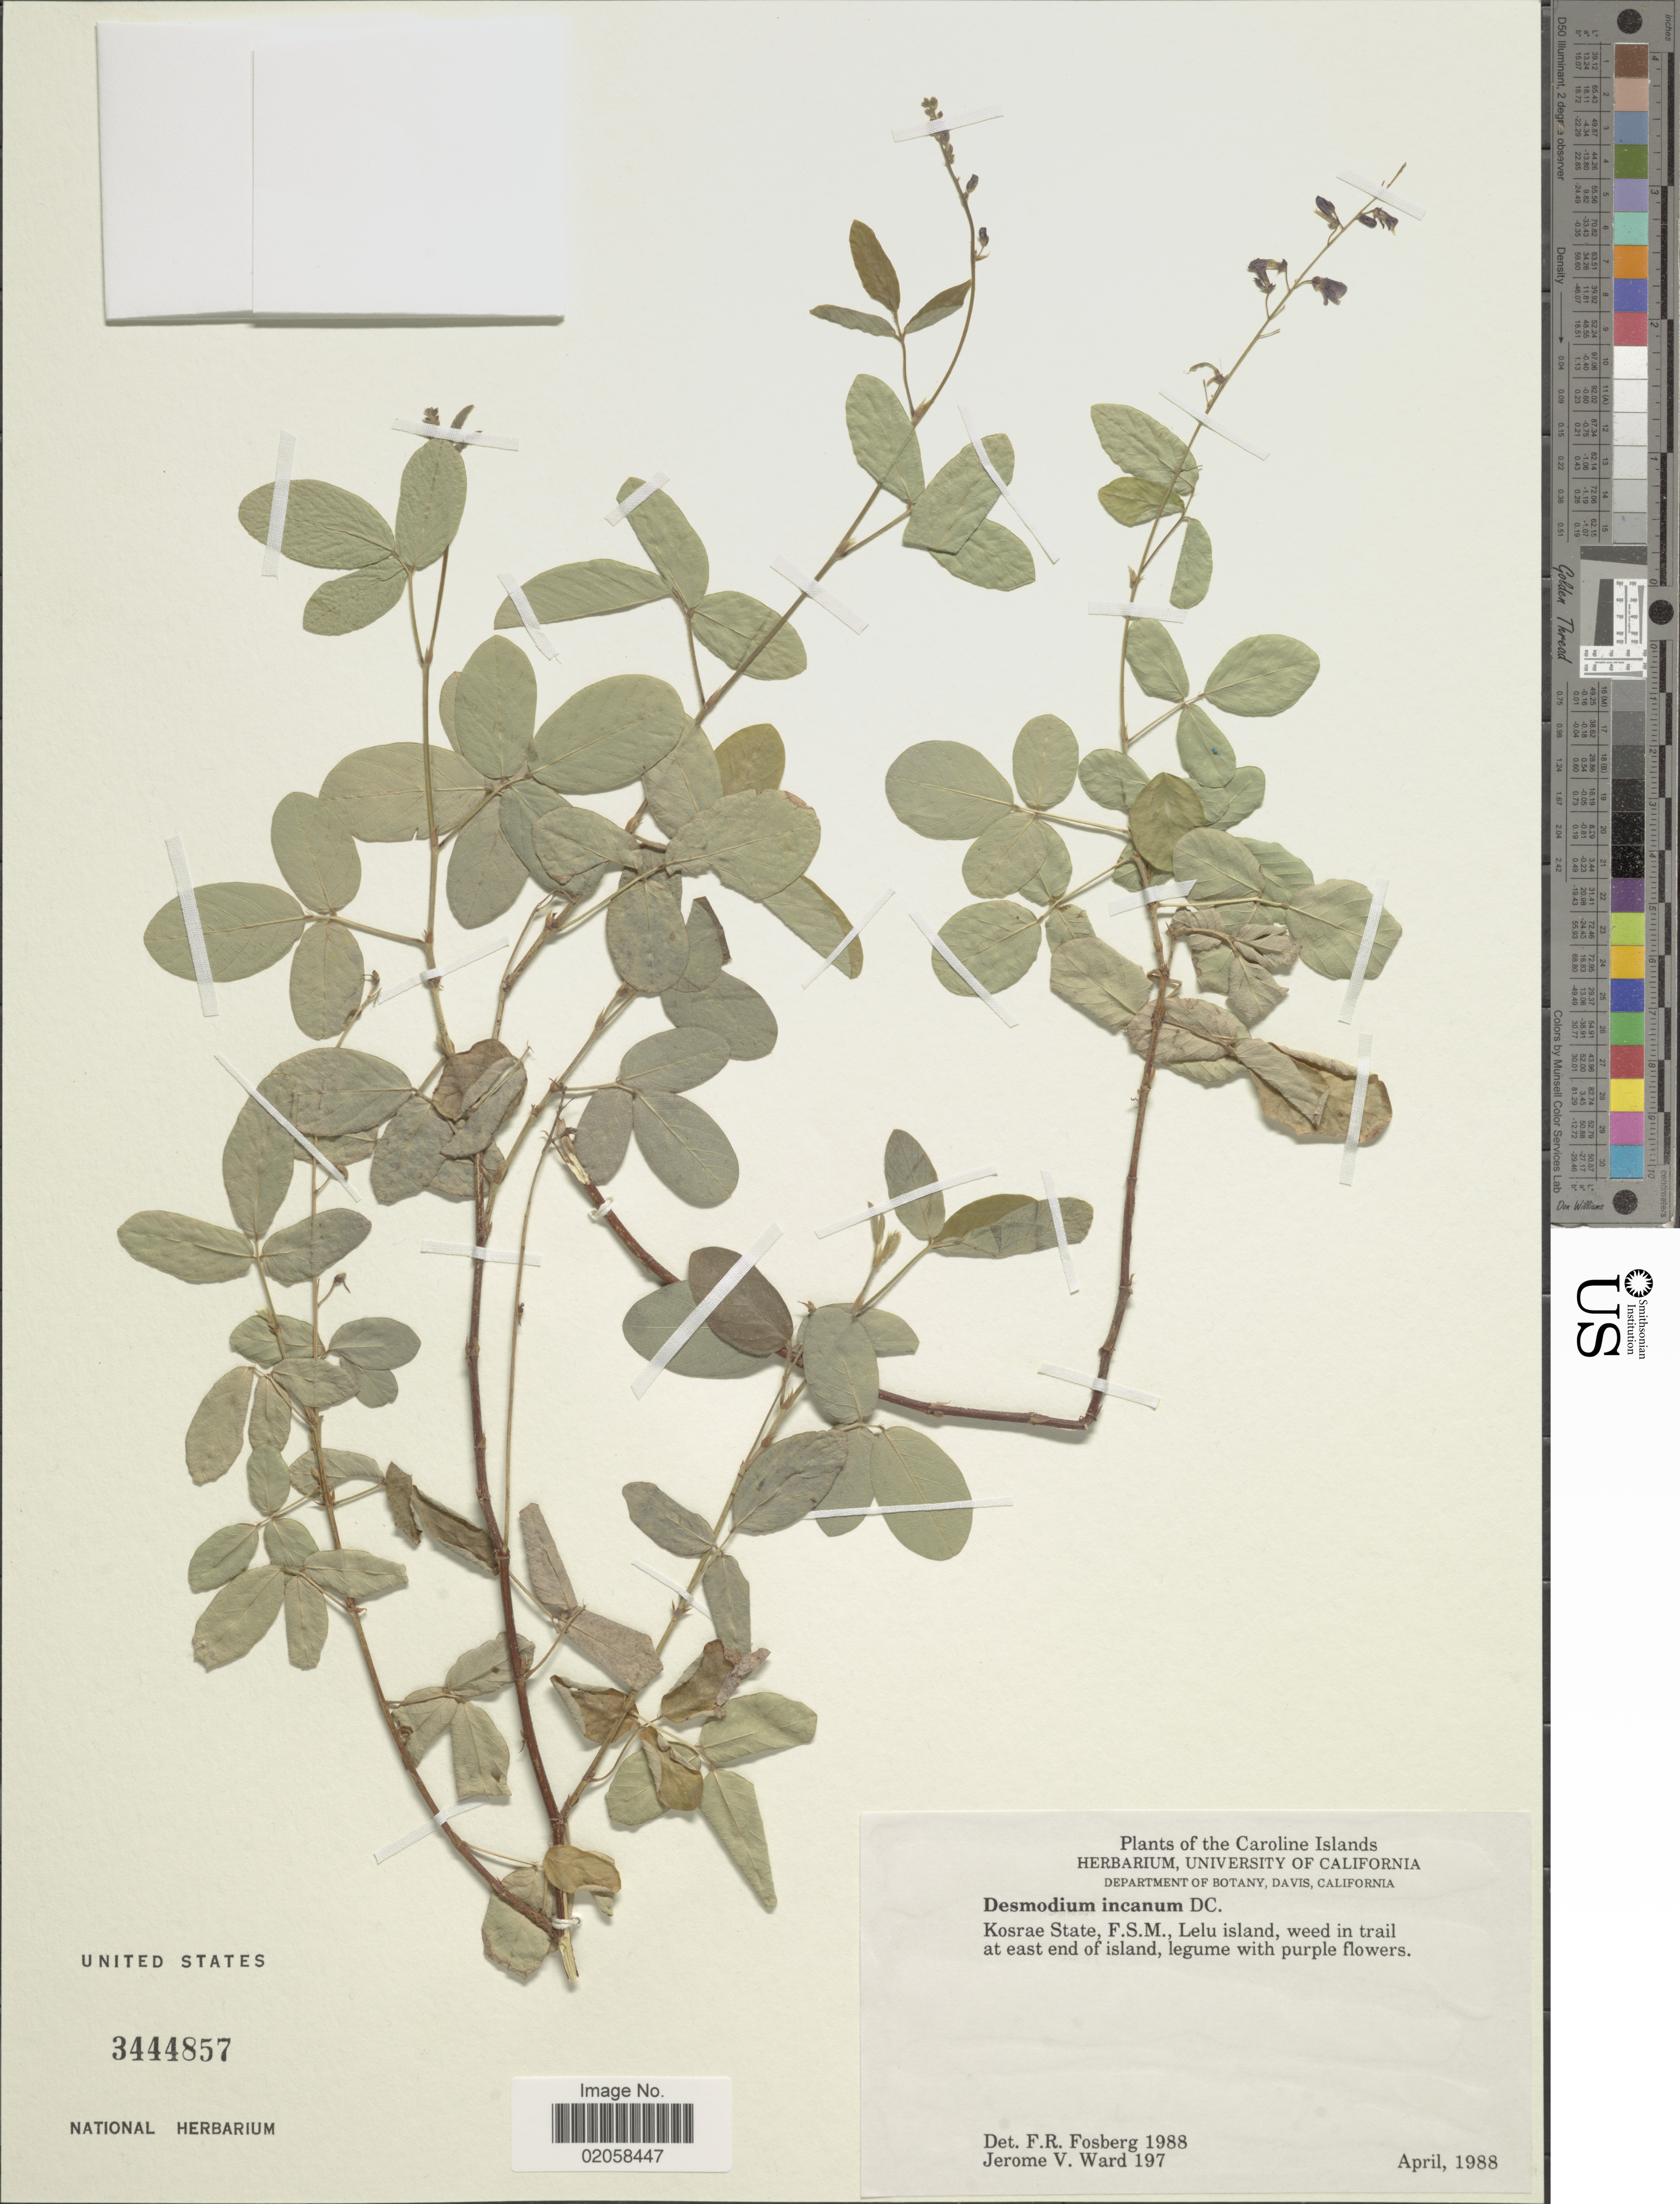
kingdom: Plantae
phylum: Tracheophyta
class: Magnoliopsida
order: Fabales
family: Fabaceae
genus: Desmodium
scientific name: Desmodium incanum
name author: (Sw.) DC.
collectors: J. V. Ward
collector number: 197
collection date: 1988-04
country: Micronesia, Federated States of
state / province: Kosrae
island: Lelu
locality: F.S.M., Lelu Island, weed in trail at east end of island.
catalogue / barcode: US 3444857